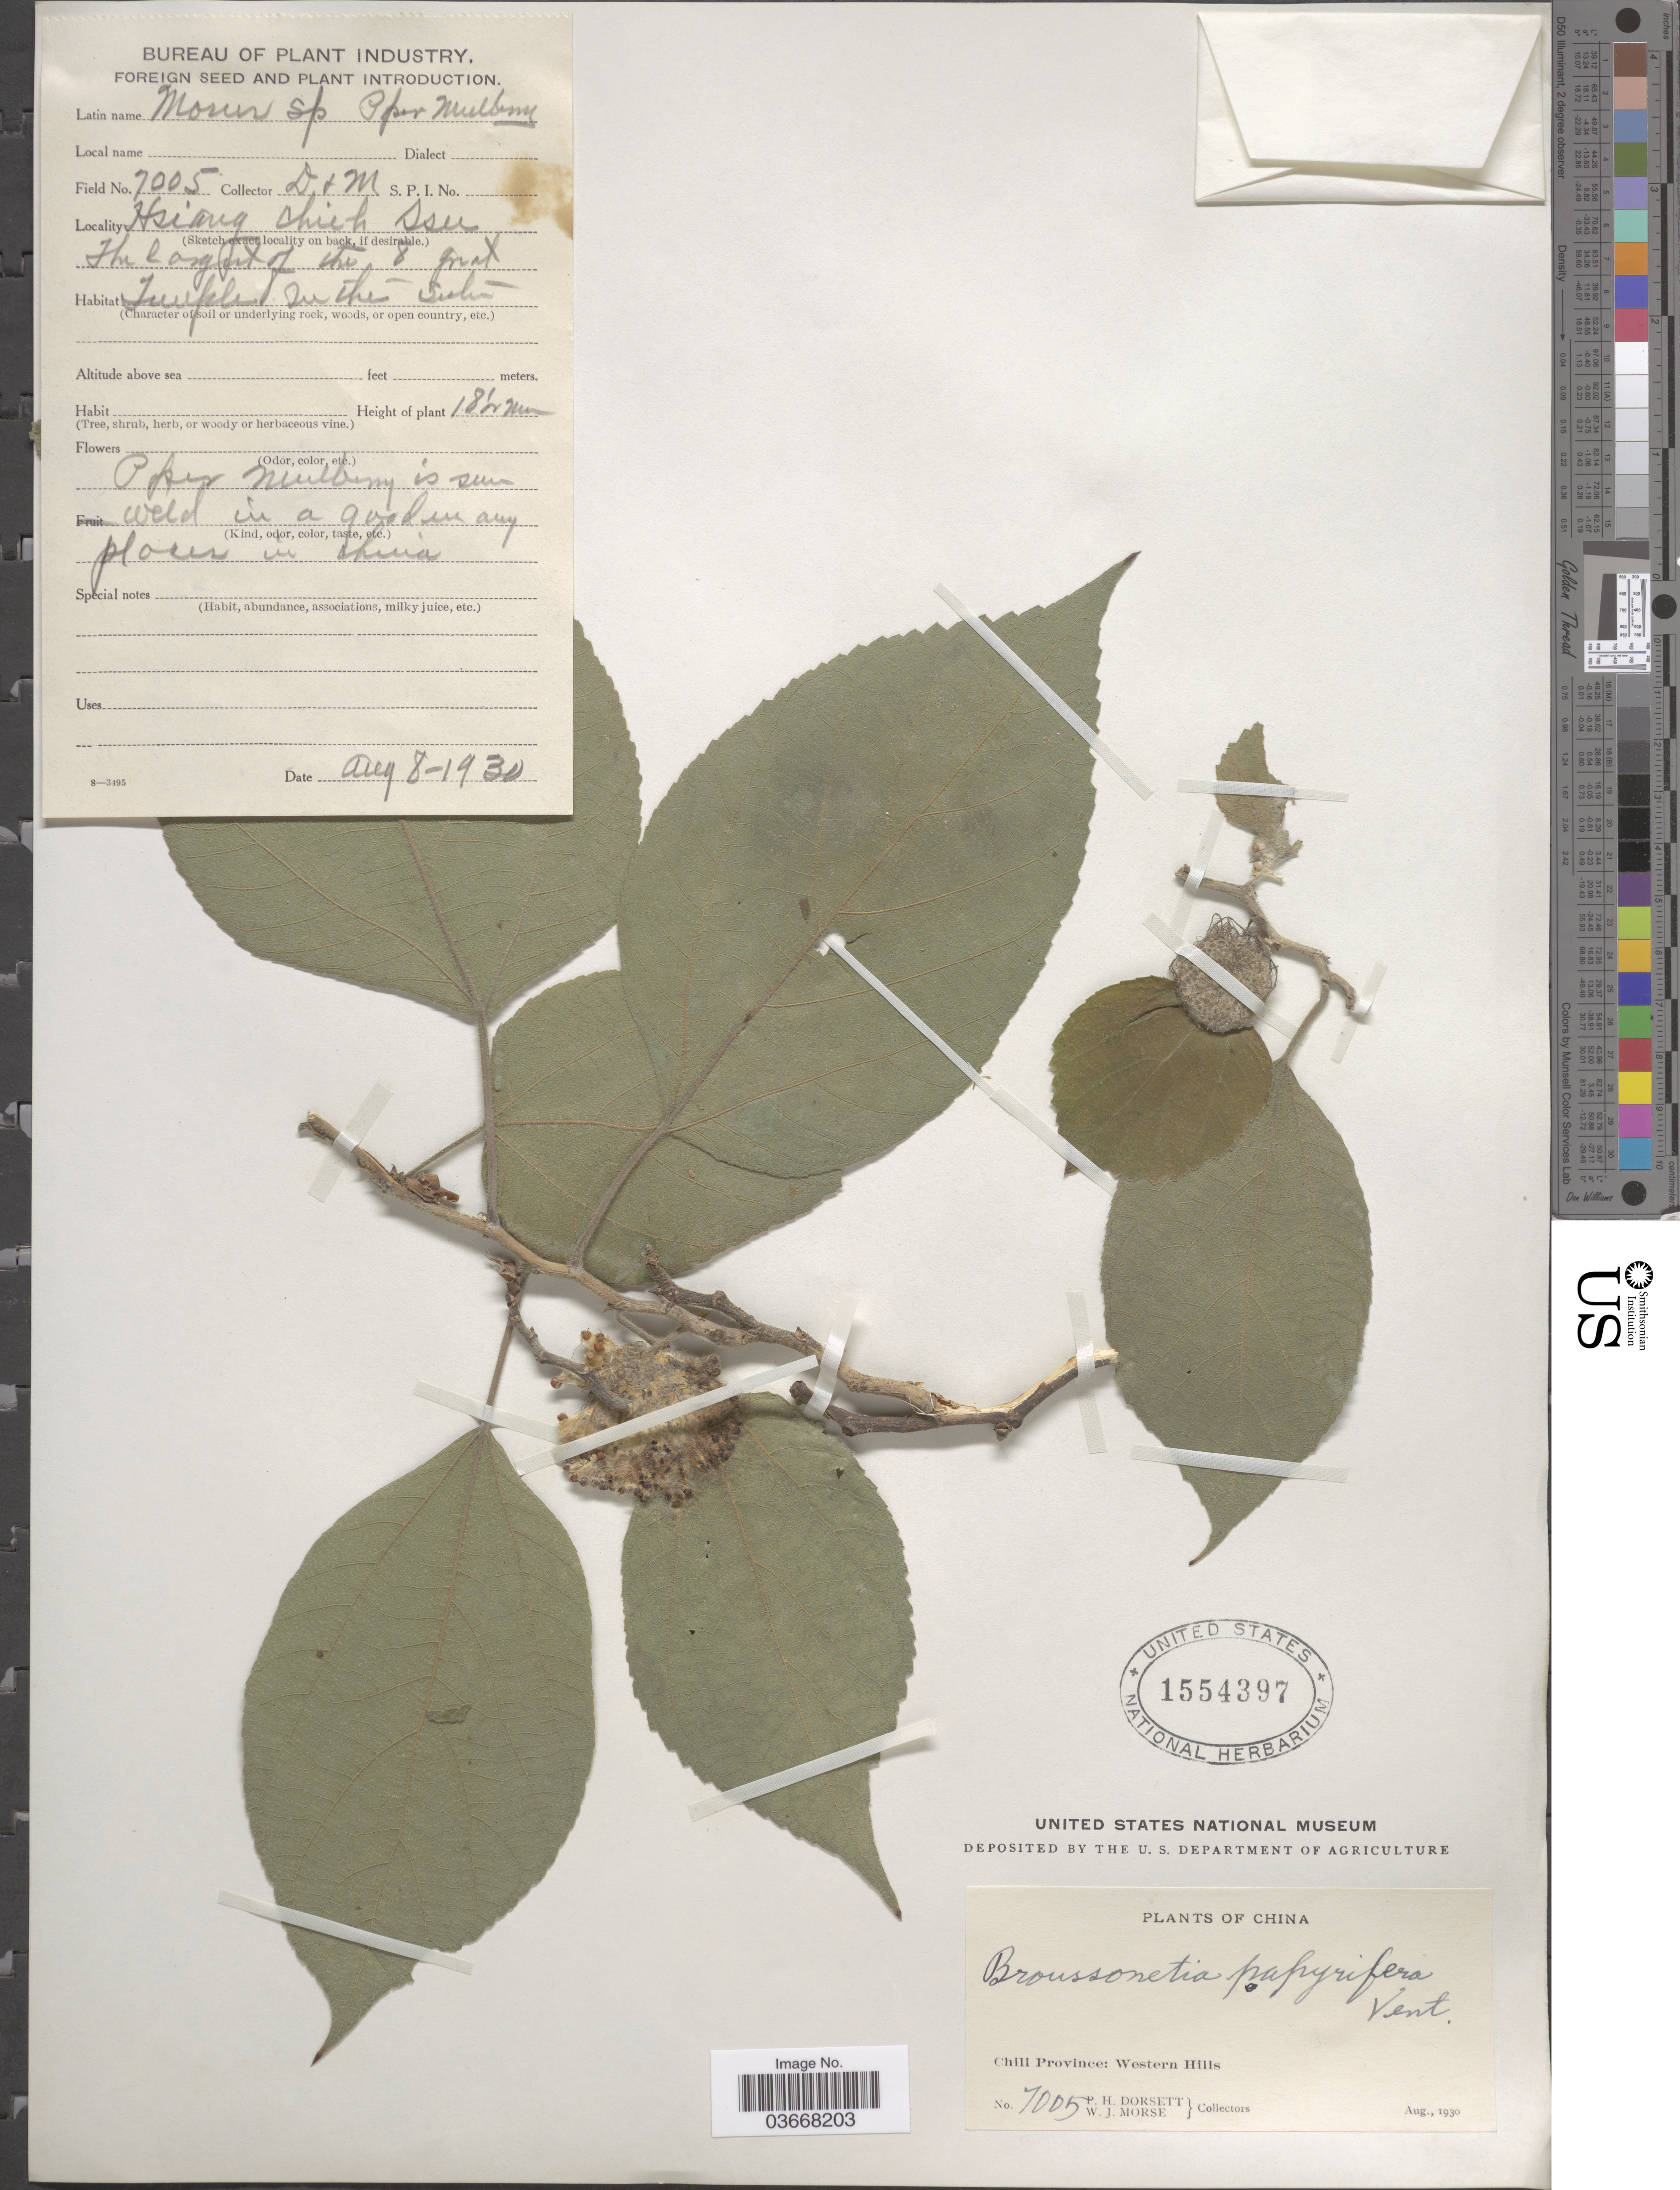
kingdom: Plantae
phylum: Tracheophyta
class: Magnoliopsida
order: Rosales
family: Moraceae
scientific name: Broussoneta papyrifera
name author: (L.) L'Hér. ex Vent.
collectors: P. H. Dorsett & W. J. Morse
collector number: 7005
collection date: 1930-08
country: China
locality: Chili Province: Western Hills. Hsiang Chieh* Isu* China.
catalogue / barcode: US 1554397